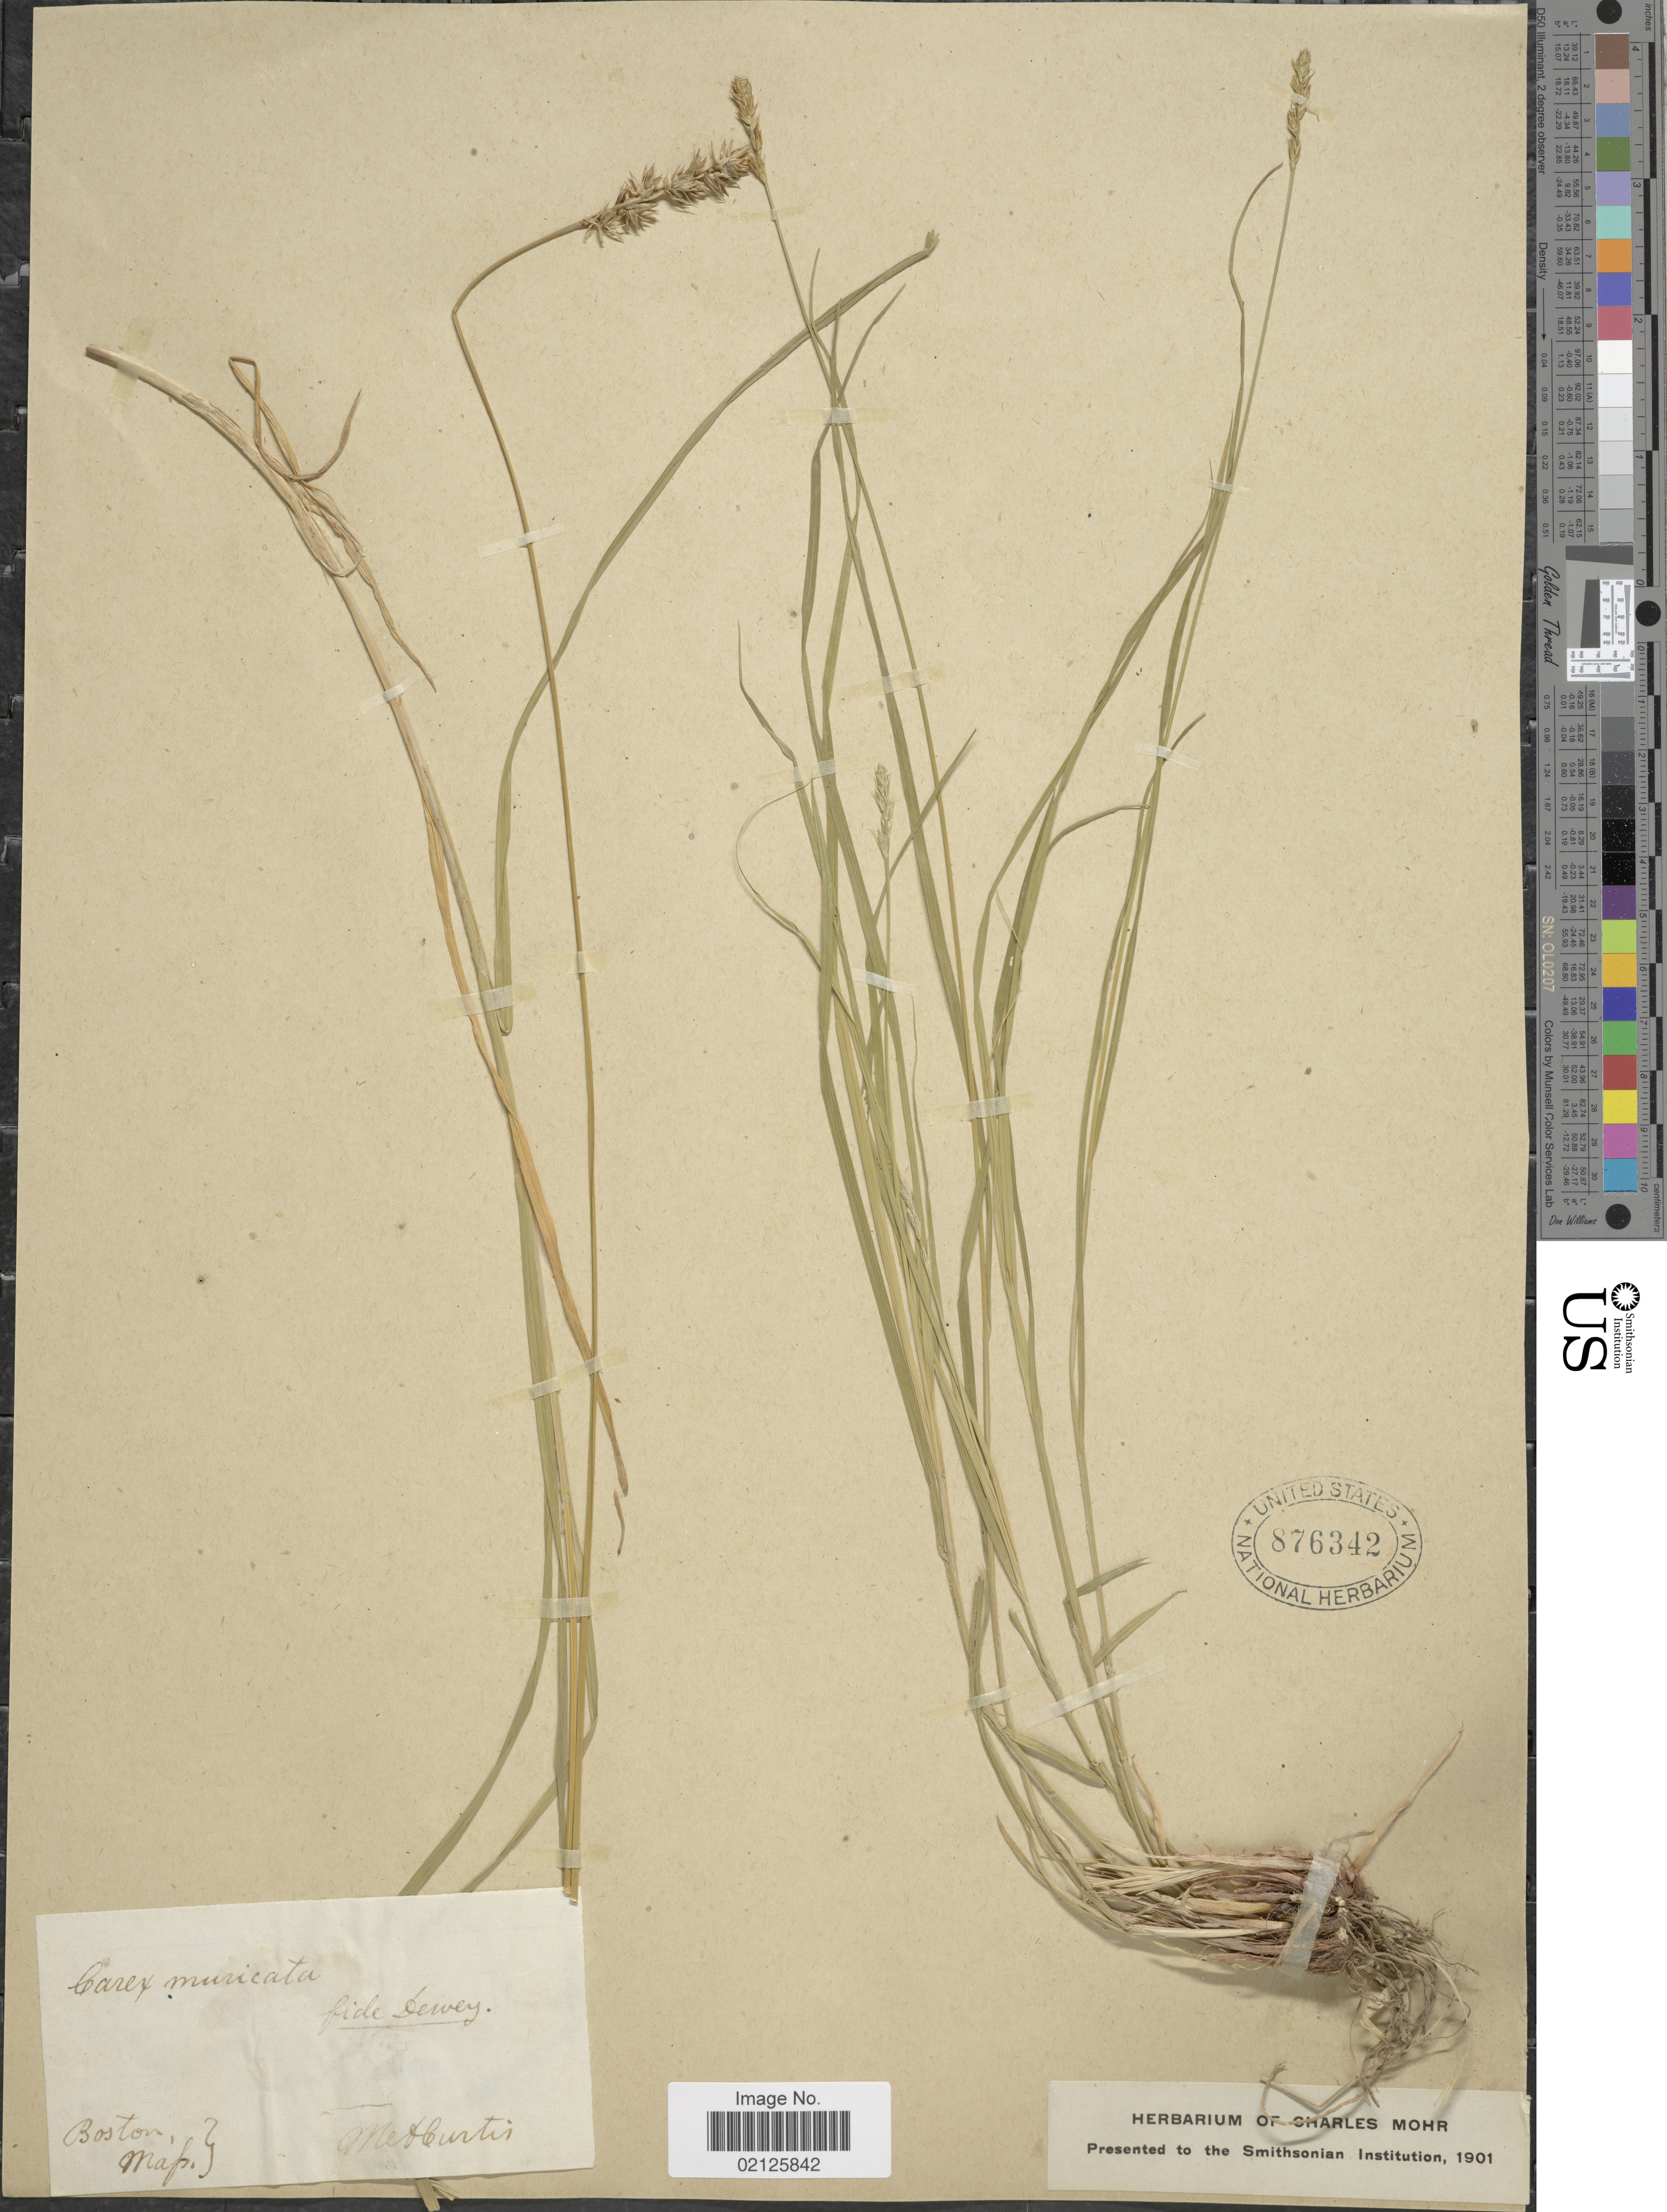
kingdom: Plantae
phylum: Tracheophyta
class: Liliopsida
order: Poales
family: Cyperaceae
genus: Carex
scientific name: Carex muricata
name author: L.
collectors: M. A. Curtis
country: United States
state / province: Massachusetts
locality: Boston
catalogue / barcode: US 876342